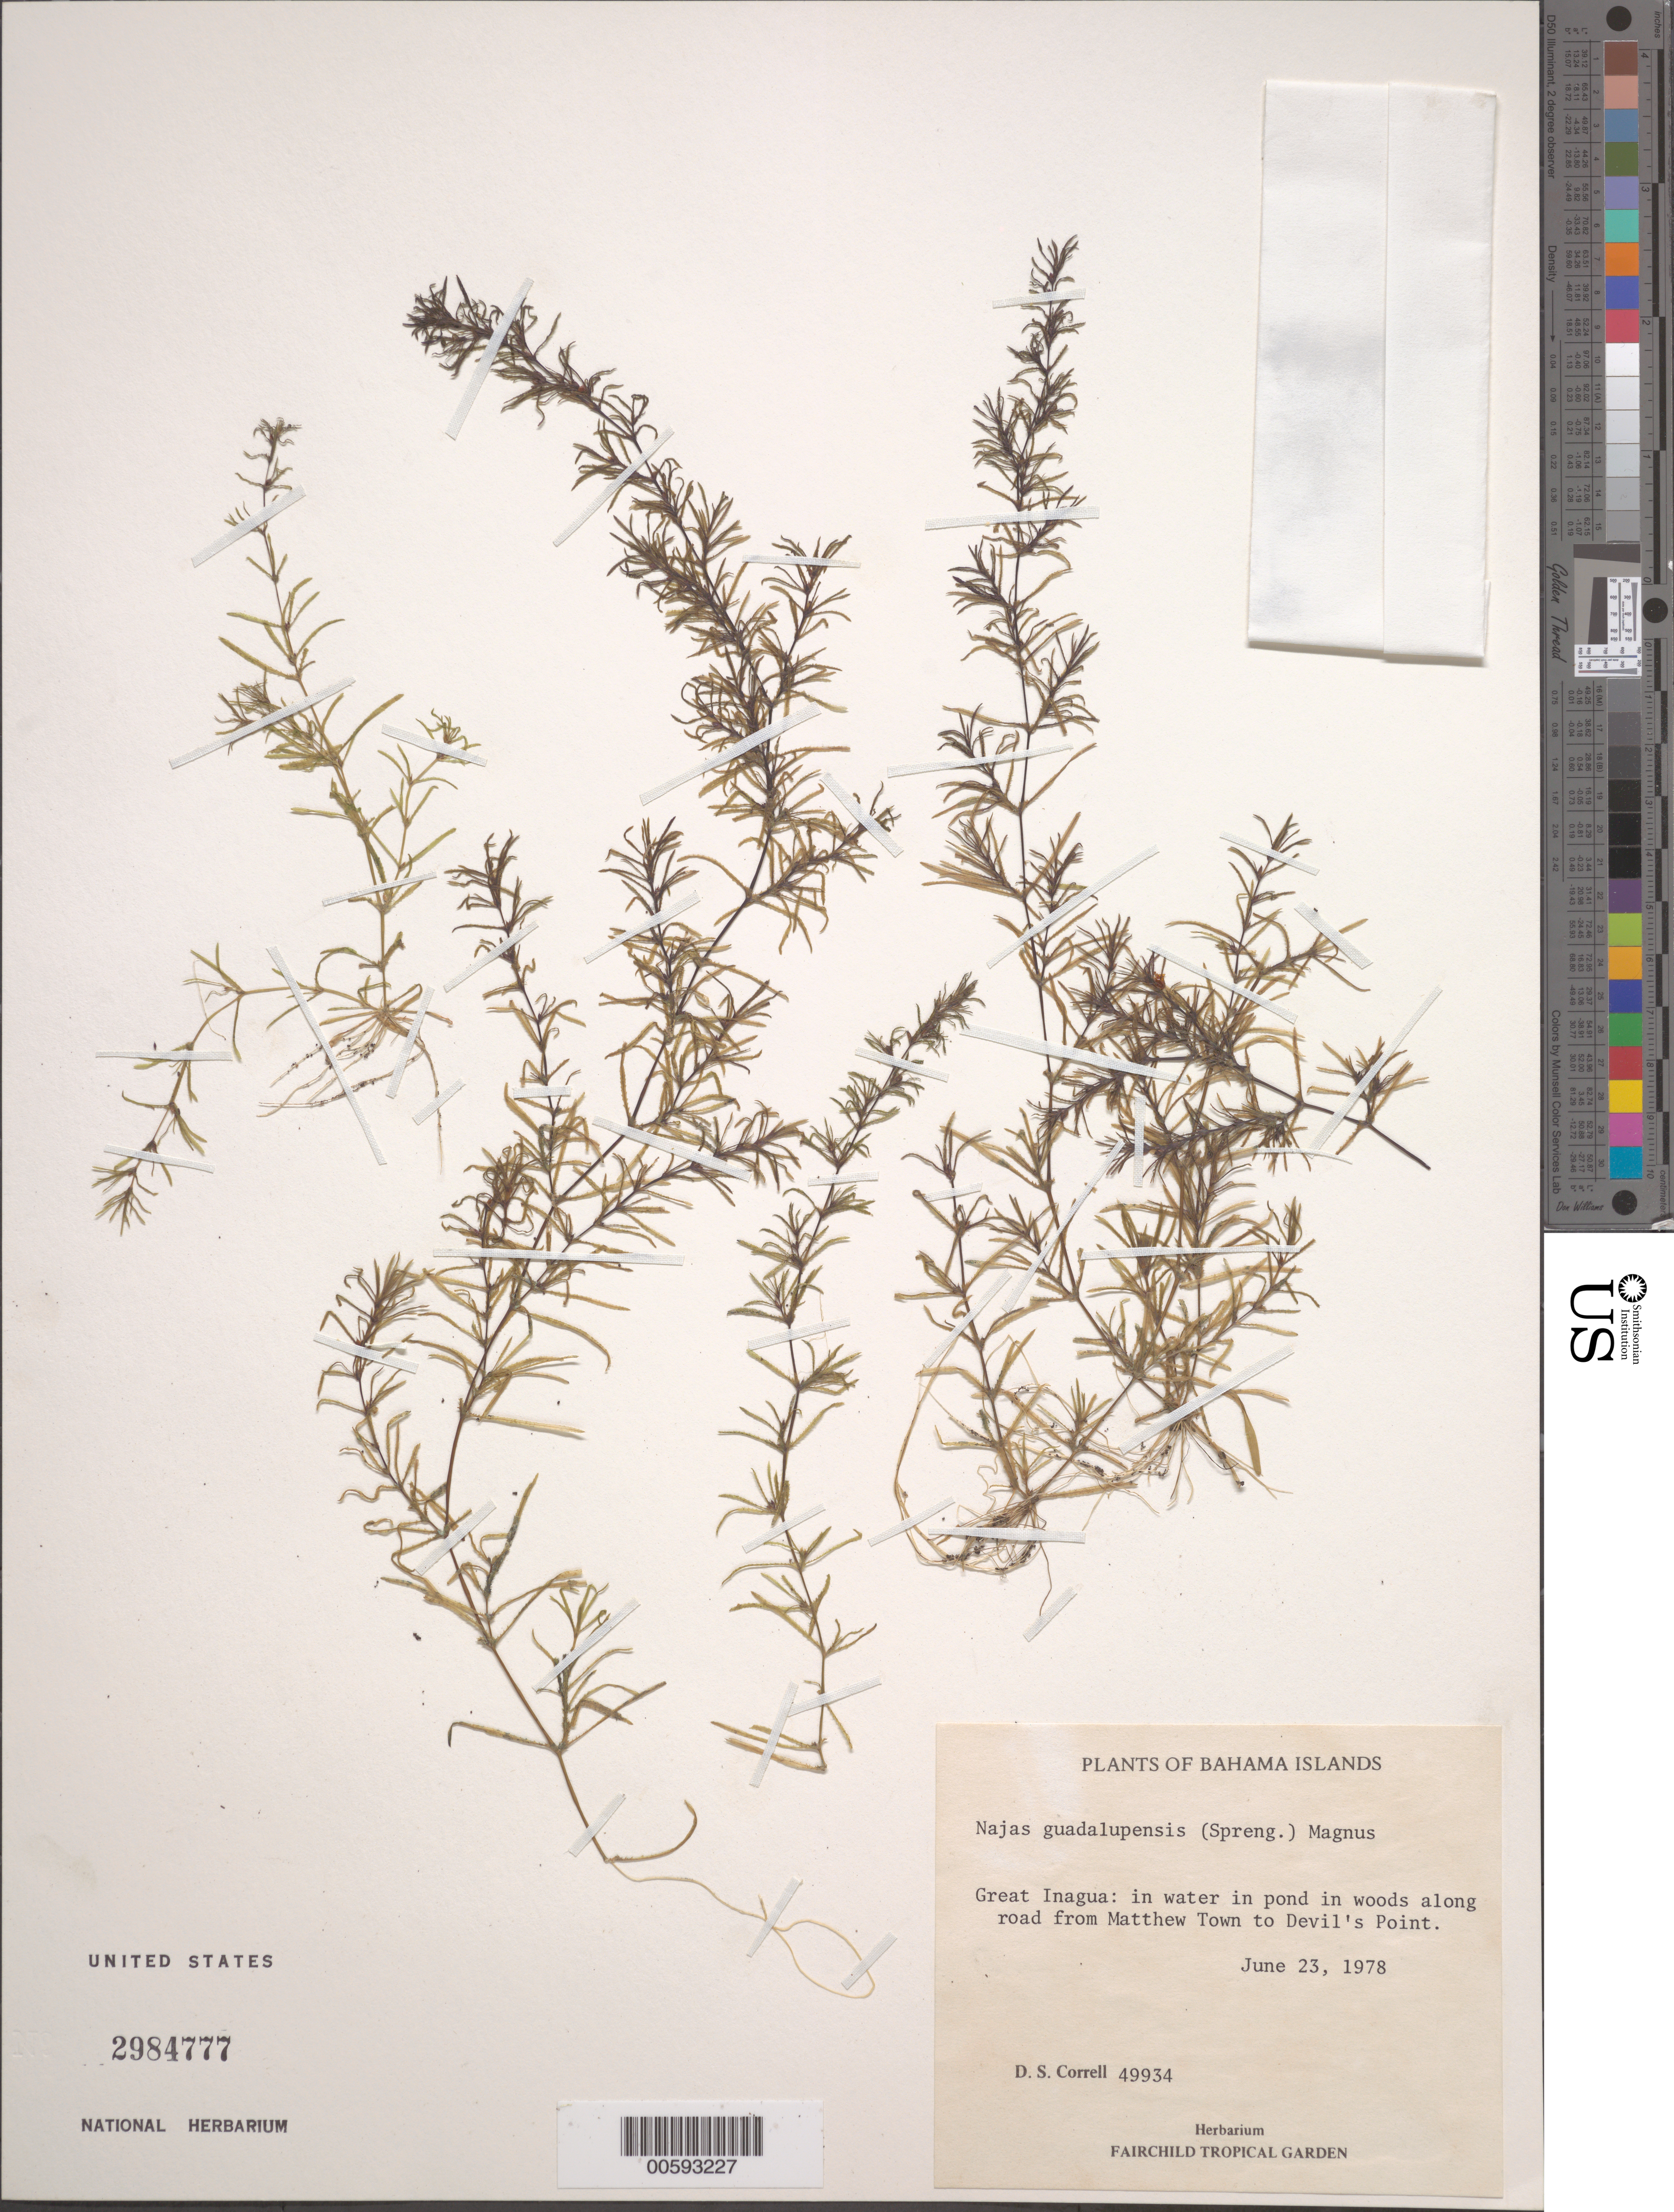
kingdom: Plantae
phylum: Tracheophyta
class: Liliopsida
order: Alismatales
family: Hydrocharitaceae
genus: Najas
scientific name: Najas guadalupensis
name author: (Spreng.) Magnus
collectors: D. S. Correll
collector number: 49934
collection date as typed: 23 Jun 1978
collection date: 1978-06-23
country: Bahamas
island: Great Inagua Island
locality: From Mathew Town to Devil's Point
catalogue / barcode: US 2984777